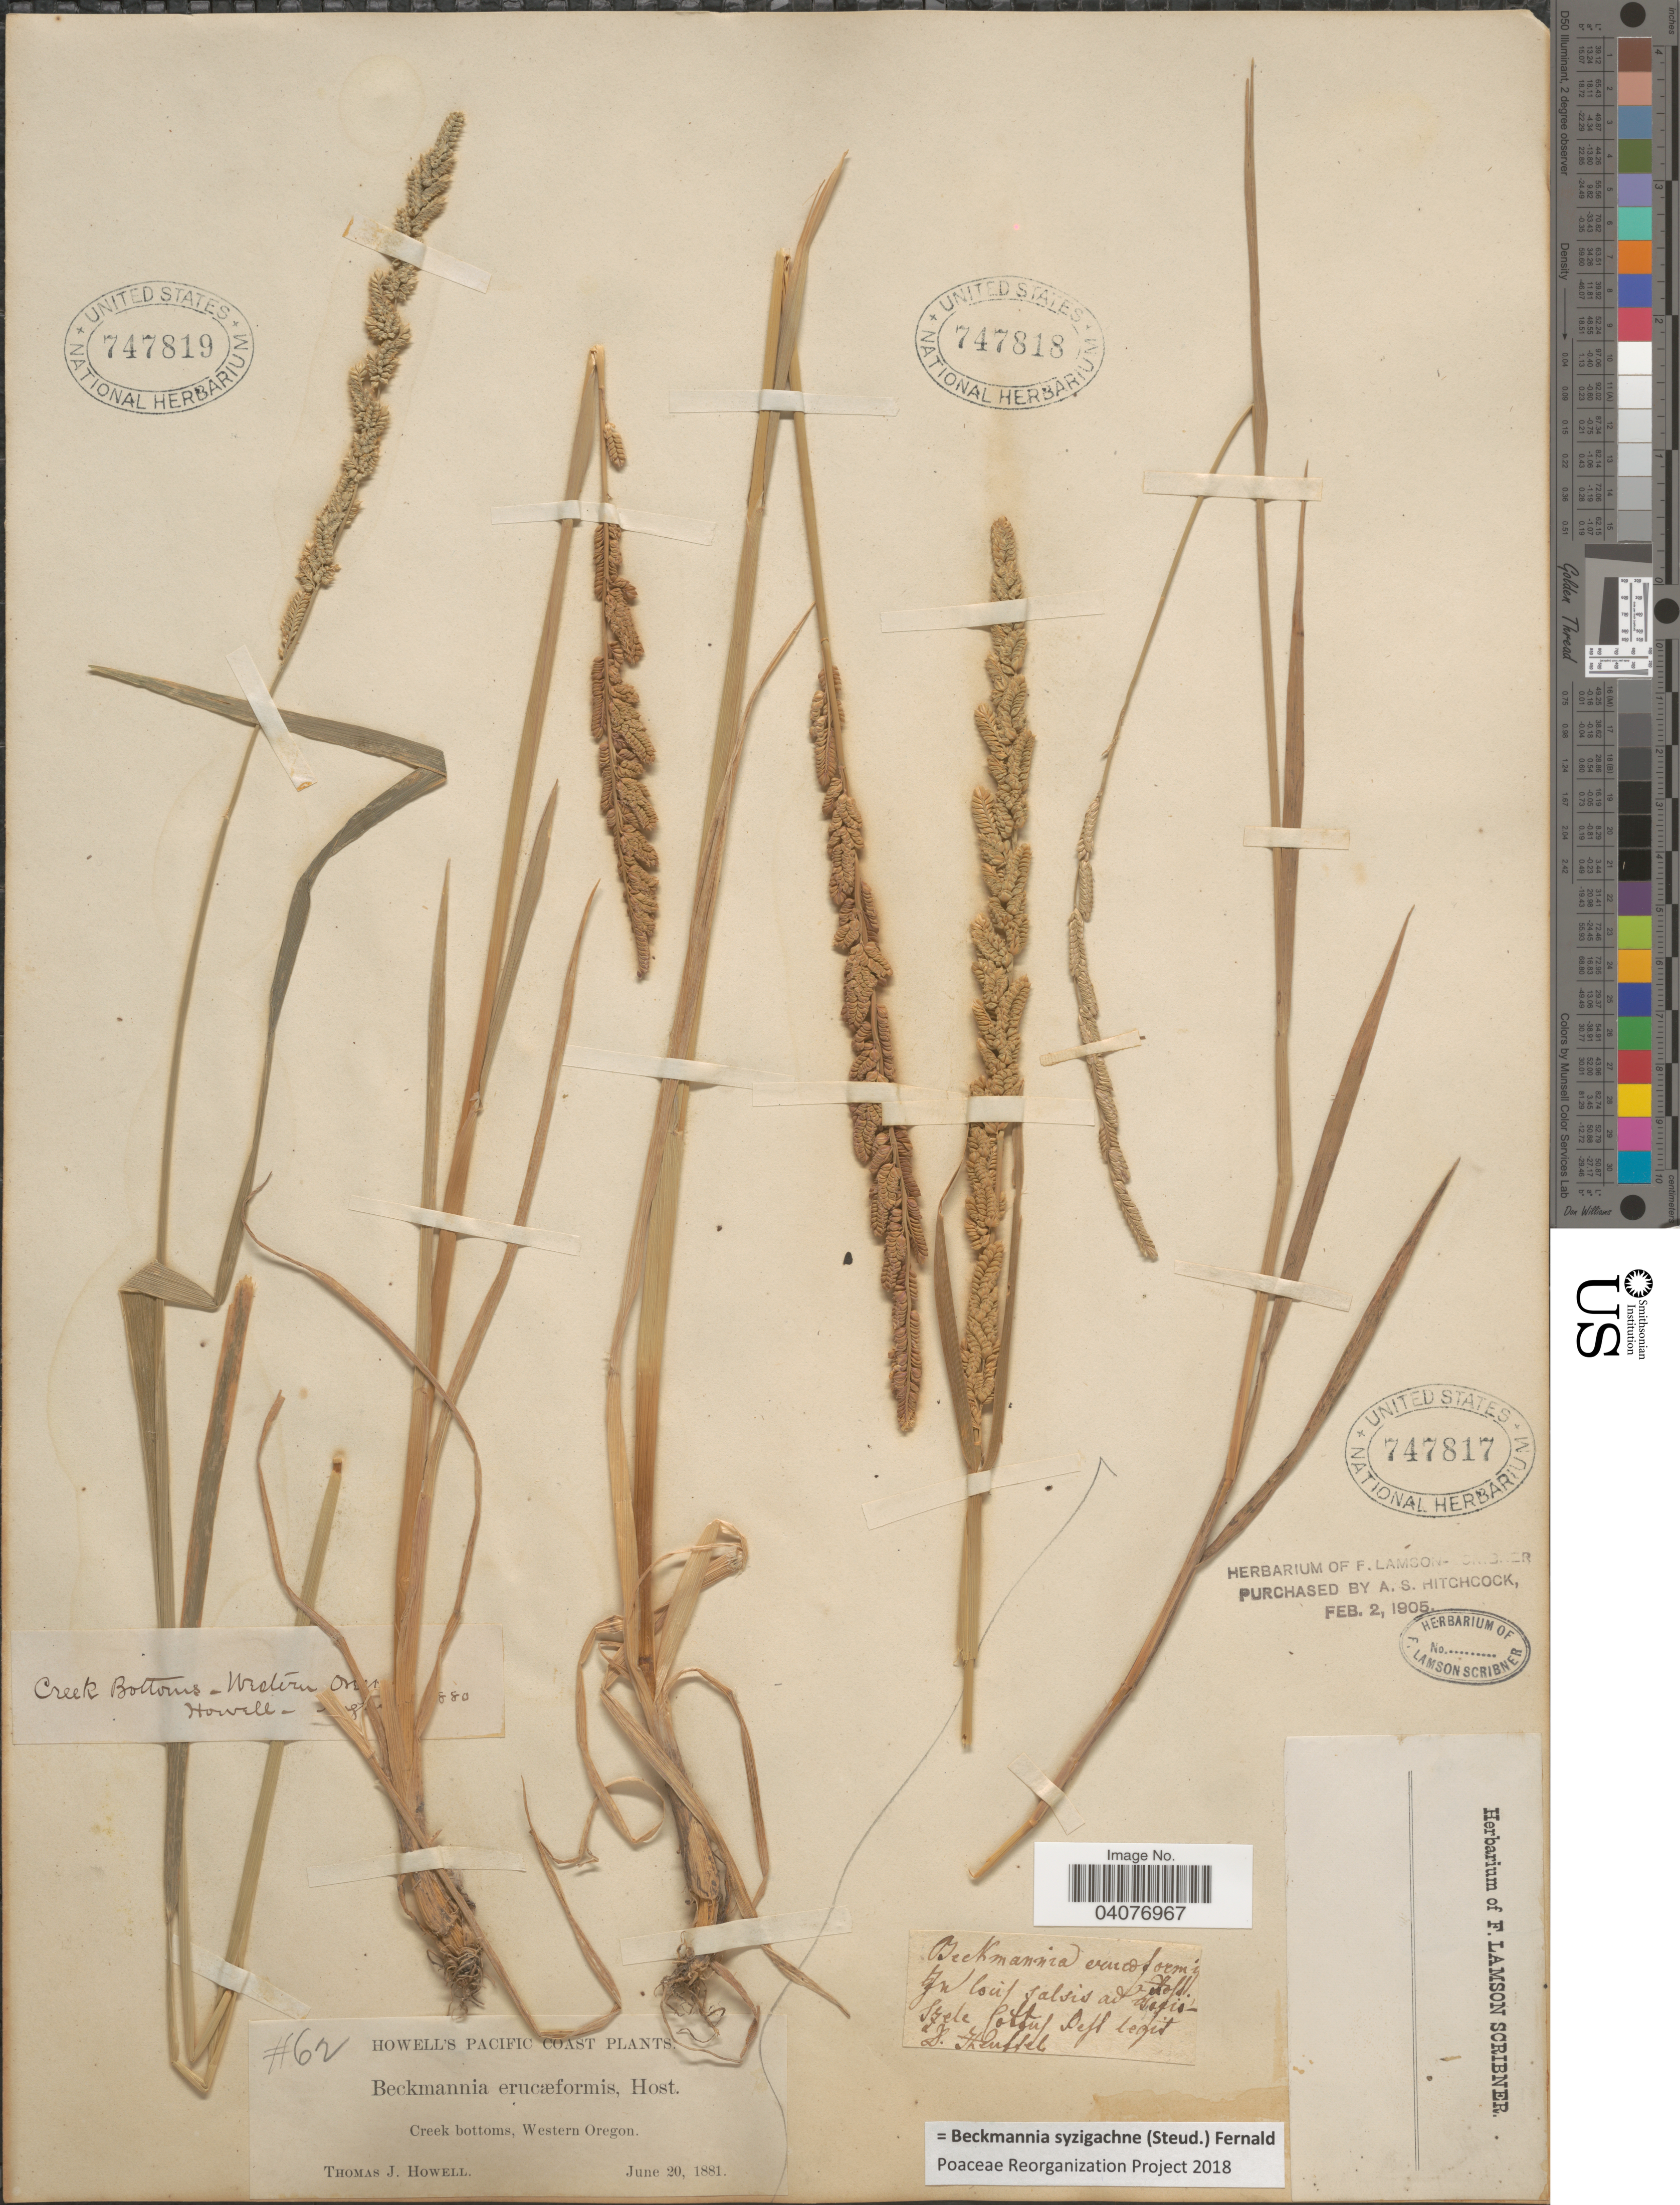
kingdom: Plantae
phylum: Tracheophyta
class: Liliopsida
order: Poales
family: Poaceae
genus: Beckmannia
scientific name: Beckmannia syzigachne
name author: (Steud.) Fernald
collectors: T. J. Howell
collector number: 62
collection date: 1881-06-20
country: United States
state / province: Oregon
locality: Pacific Coast. Creek bottoms, Western Oregon.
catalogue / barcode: US 747818-2